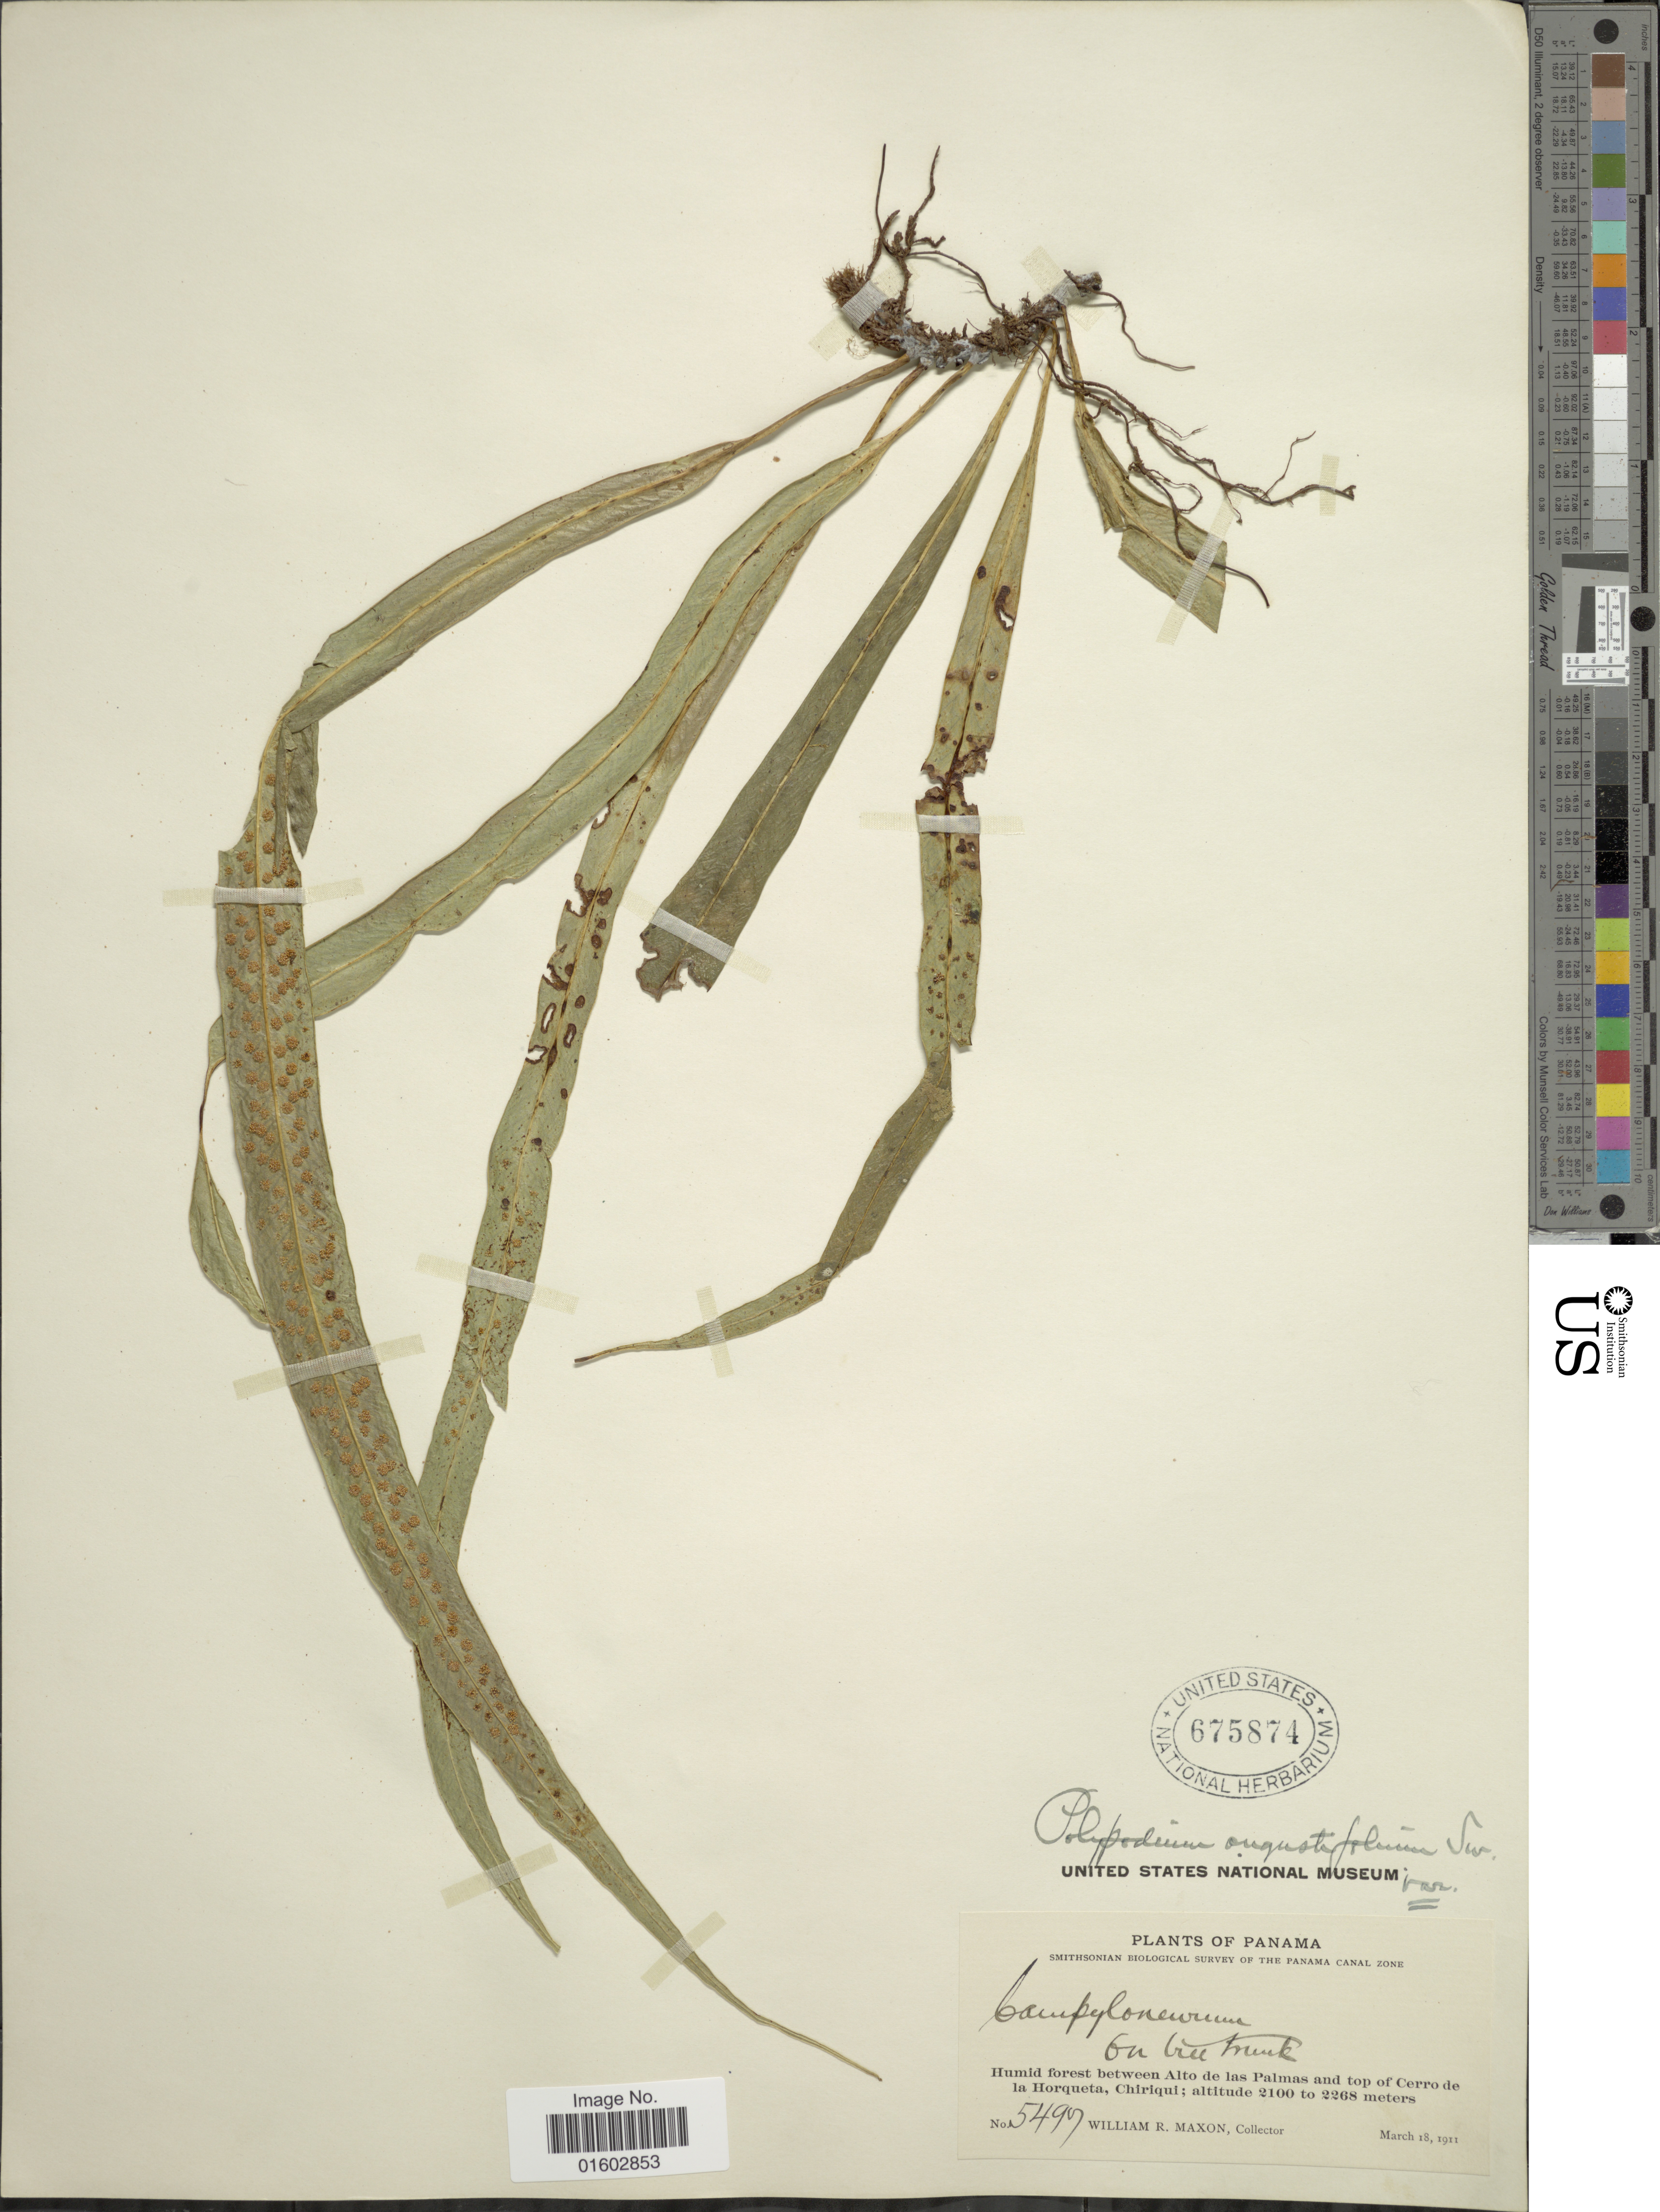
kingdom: Plantae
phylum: Tracheophyta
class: Polypodiopsida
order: Polypodiales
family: Polypodiaceae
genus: Campyloneurum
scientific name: Campyloneurum angustifolium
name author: (Sw.) Fée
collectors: W. R. Maxon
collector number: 5497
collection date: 1911-03-18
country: Panama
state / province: Chiriqui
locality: Humid forest between Alto de las Palmas and top of Cerro de la Horqueta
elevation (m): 2100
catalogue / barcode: US 675874